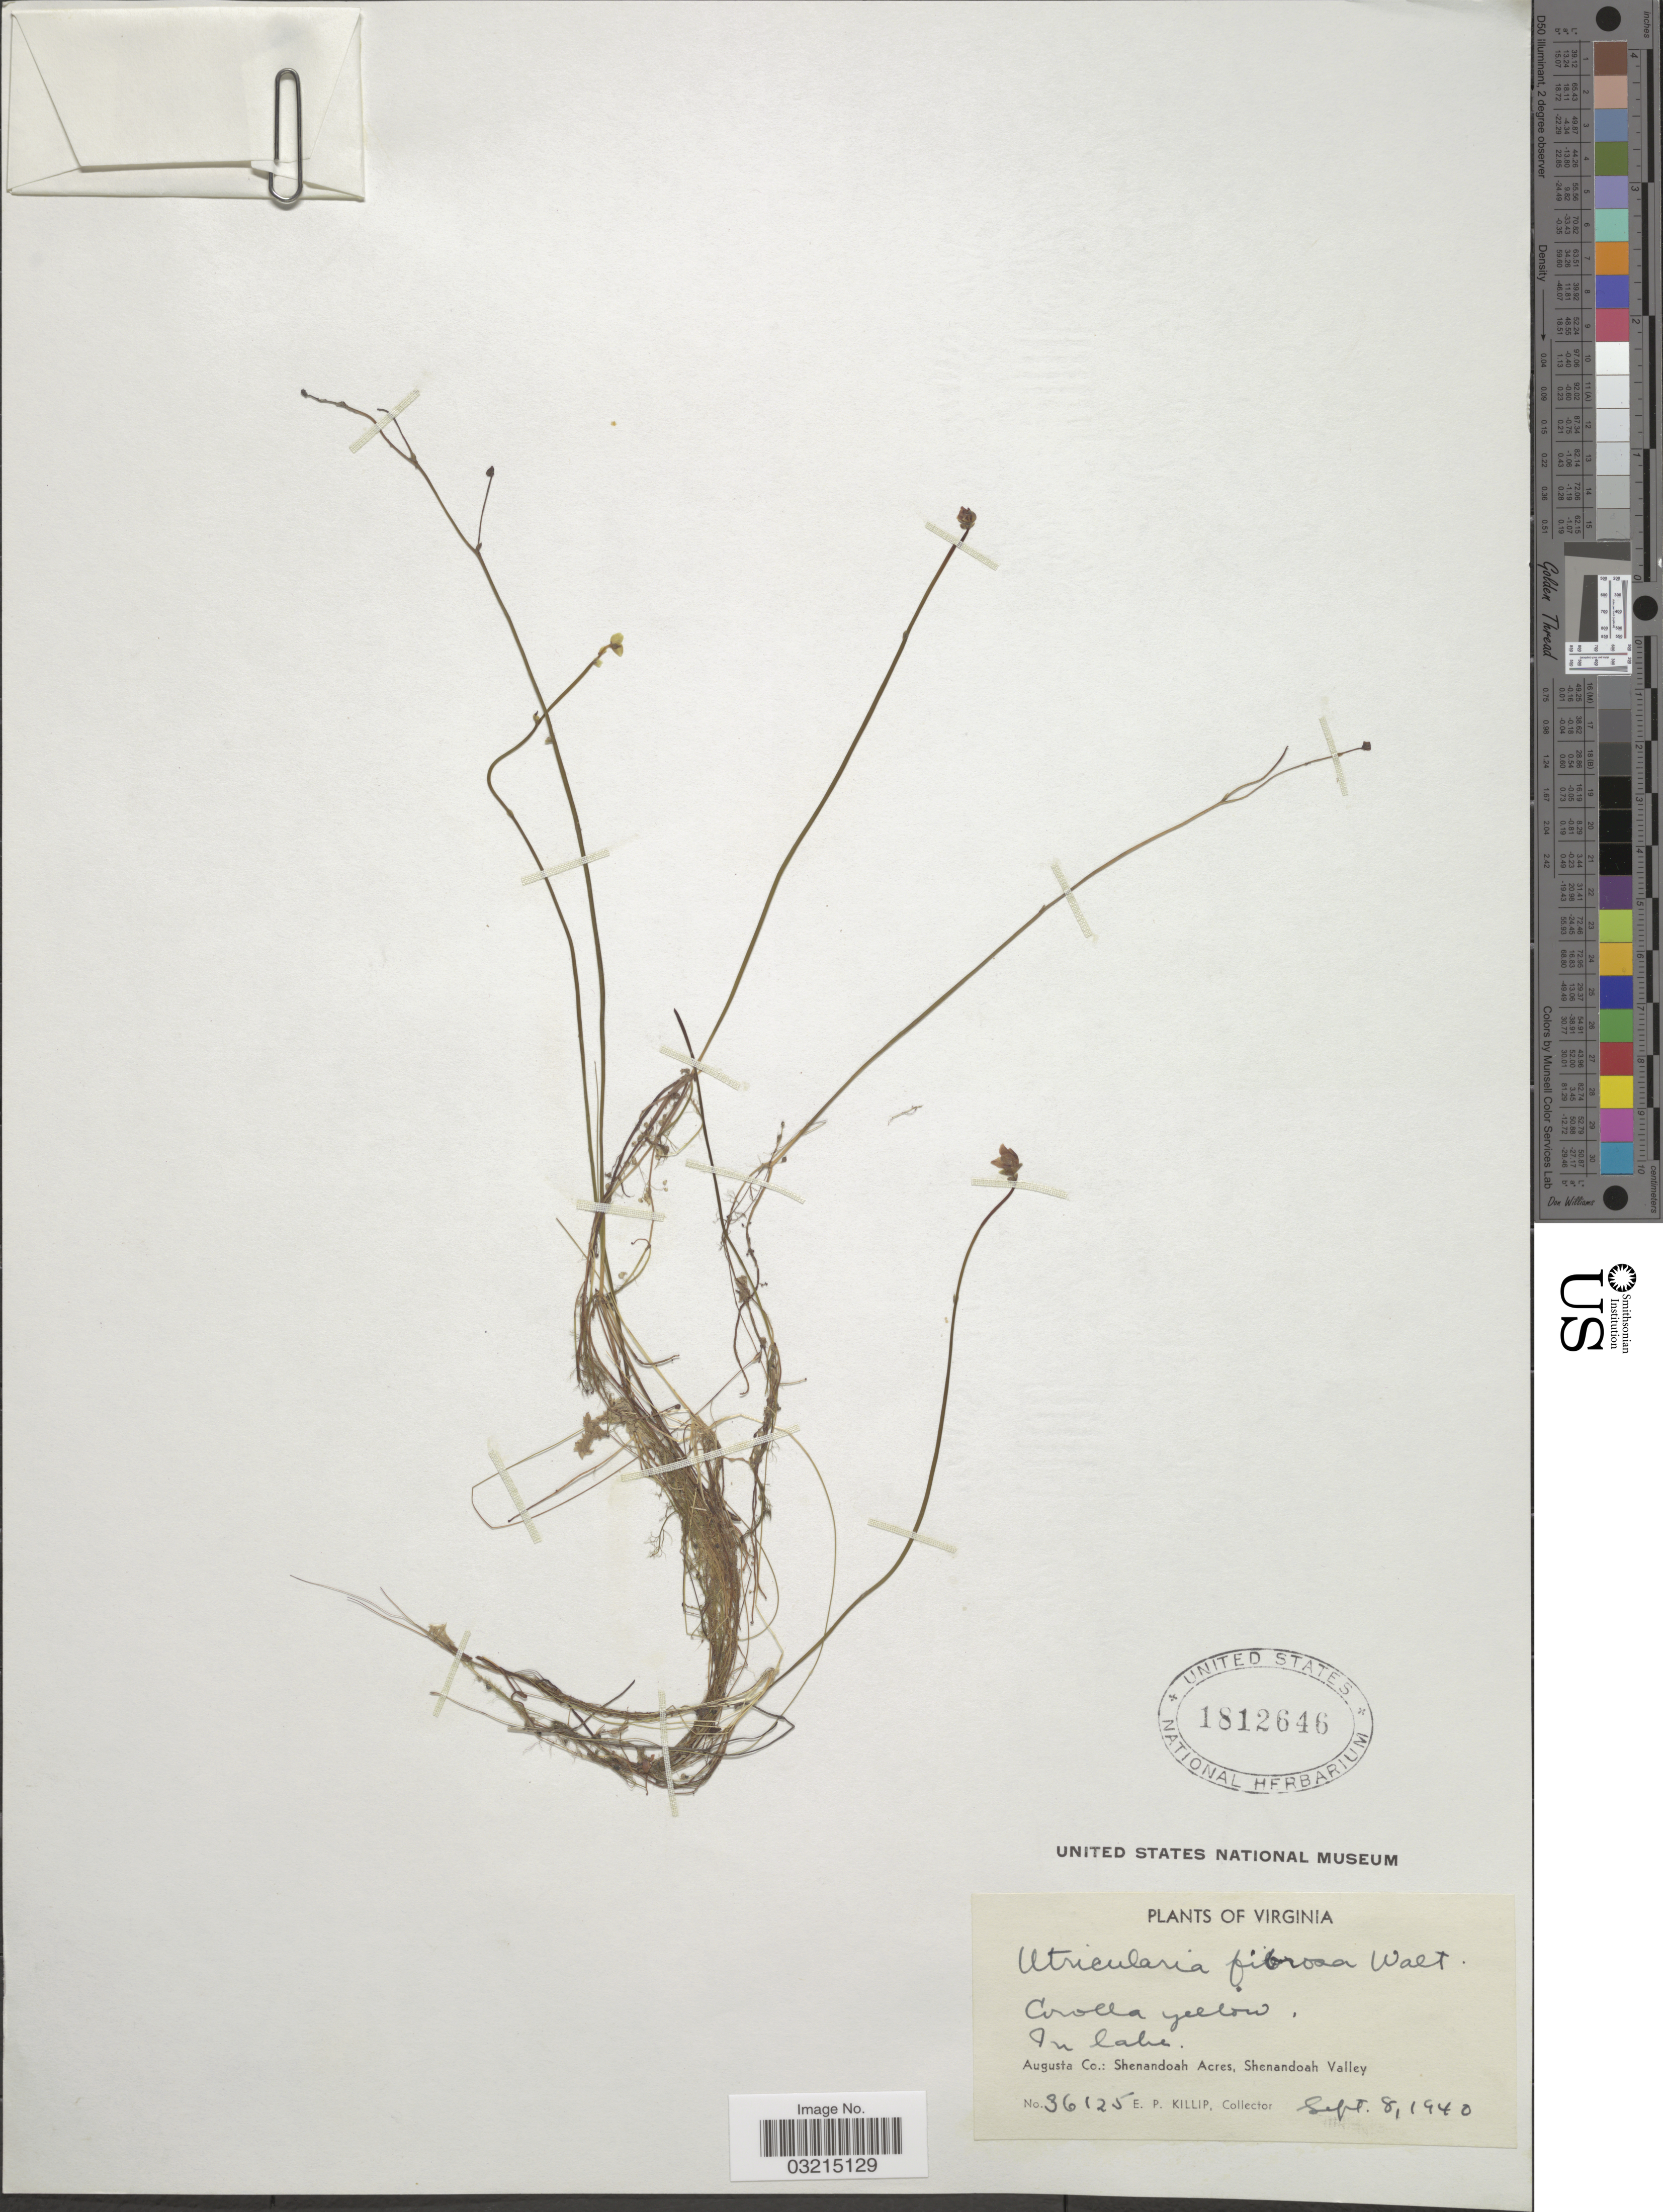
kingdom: Plantae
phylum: Tracheophyta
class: Magnoliopsida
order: Lamiales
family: Lentibulariaceae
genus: Utricularia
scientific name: Utricularia gibba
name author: L.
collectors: E. P. Killip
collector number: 36125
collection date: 1940-09-08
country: United States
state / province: Virginia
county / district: Augusta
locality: In lake. Augusta Co.: Shenandoah Acres, Shenandoah Valley.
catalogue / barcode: US 1812646